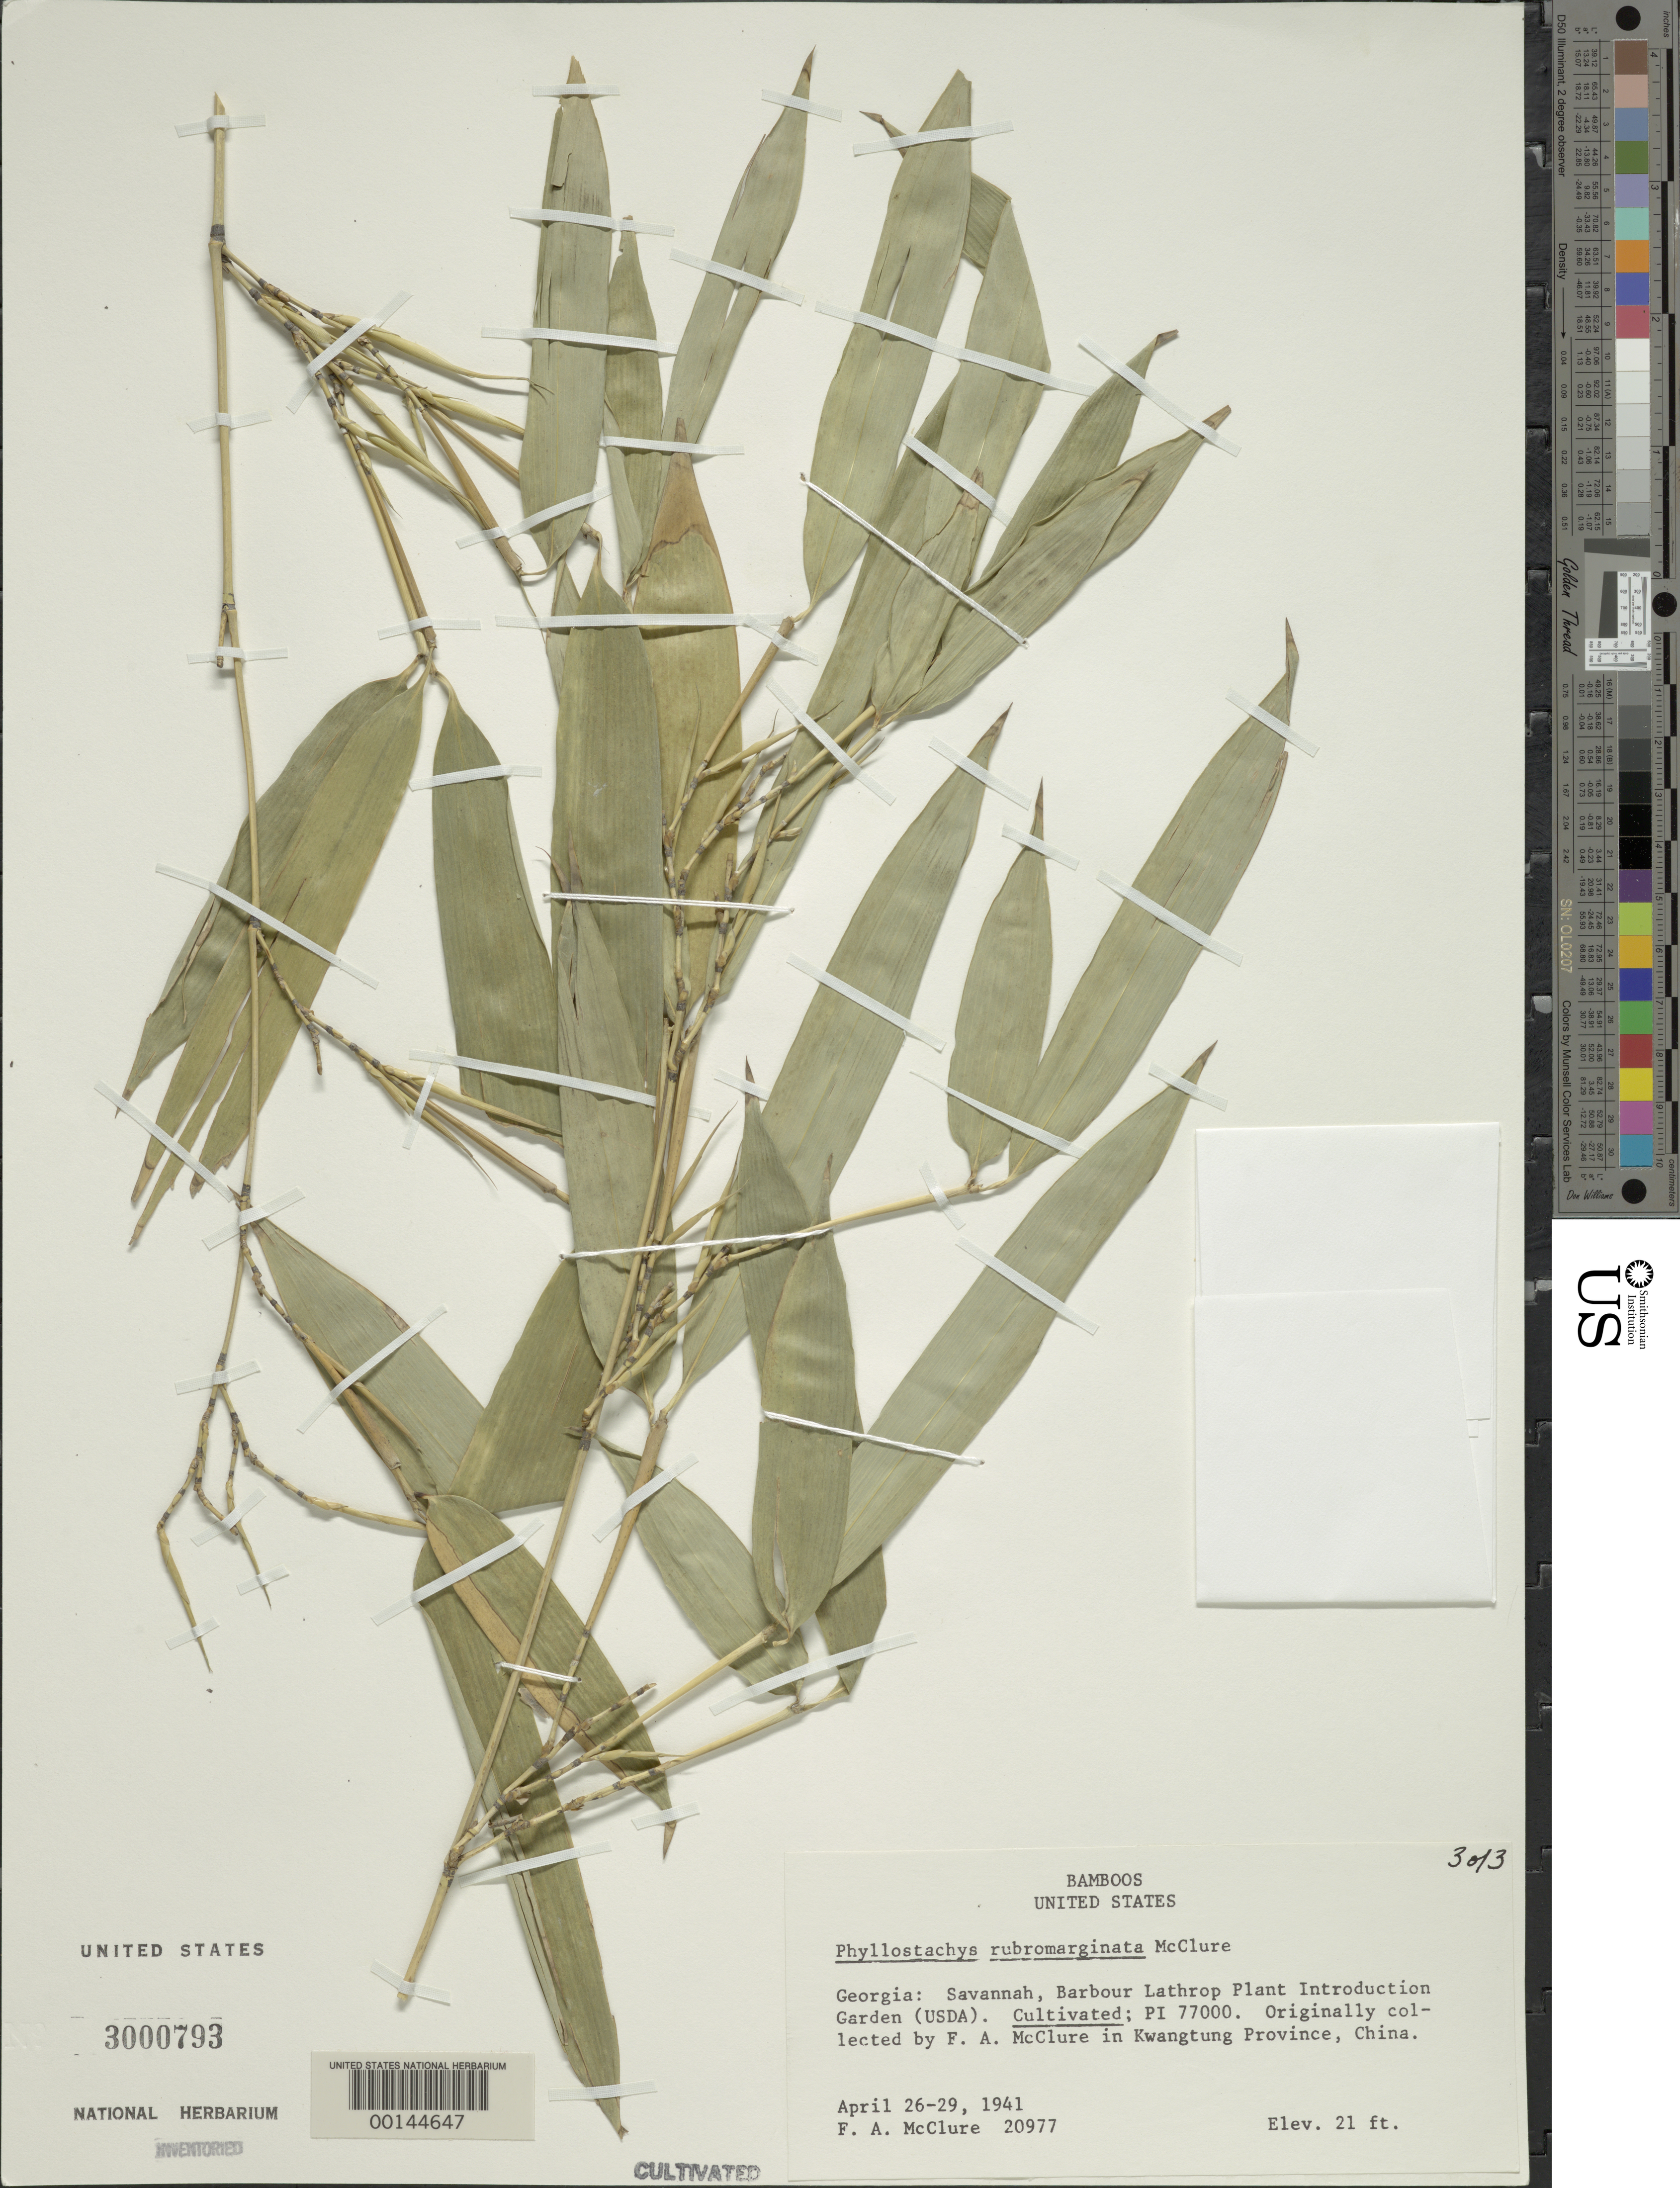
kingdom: Plantae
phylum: Tracheophyta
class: Liliopsida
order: Poales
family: Poaceae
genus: Phyllostachys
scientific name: Phyllostachys rubromarginata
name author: McClure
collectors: F. A. McClure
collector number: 20977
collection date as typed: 26 Apr 1941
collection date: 1941-04-26/1941-04-29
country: United States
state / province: Georgia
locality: Savannah, barbour lathrop p.i. garden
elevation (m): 6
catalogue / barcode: US 3000793